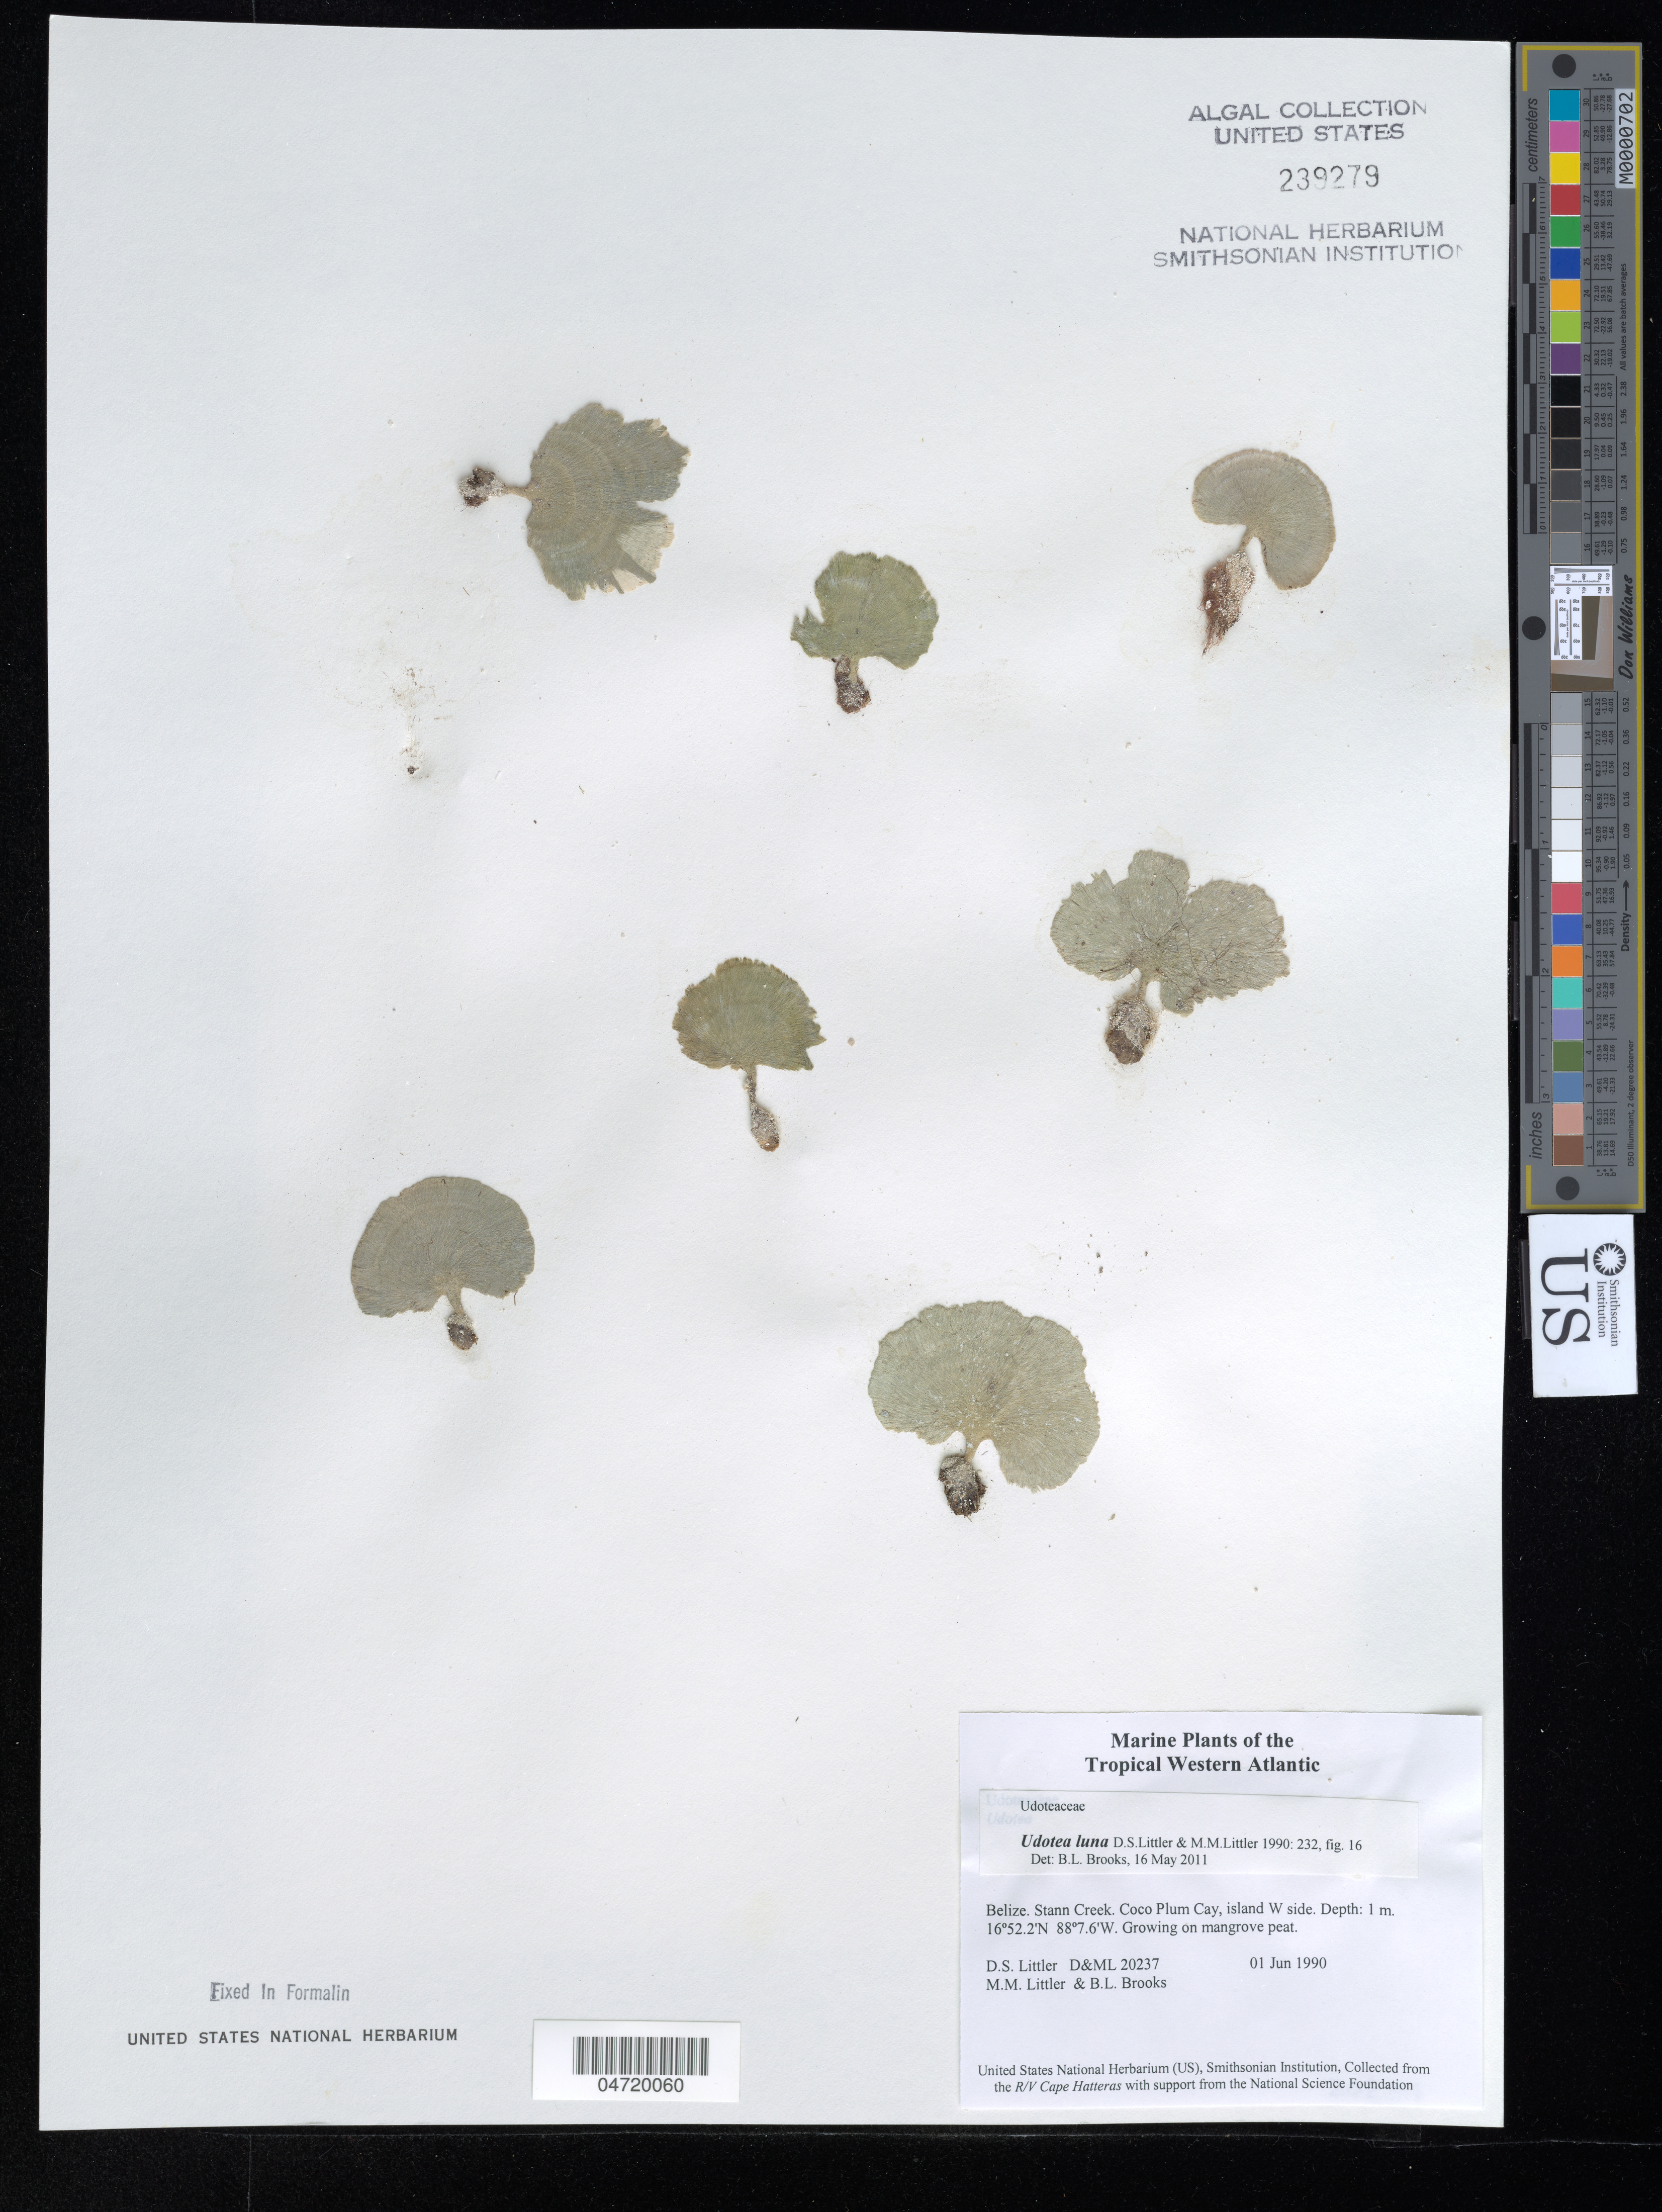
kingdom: Plantae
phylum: Chlorophyta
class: Ulvophyceae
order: Bryopsidales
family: Udoteaceae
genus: Udotea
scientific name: Udotea luna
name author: D.S. Littler & Littler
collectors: D. S. Littler, M. M. Littler & B. Brooks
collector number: D&ML 20237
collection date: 1990-06-01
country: Belize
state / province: Stann Creek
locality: Tropical Western Atlantic. Coco Plum Cay, island W side.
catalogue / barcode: US 239279